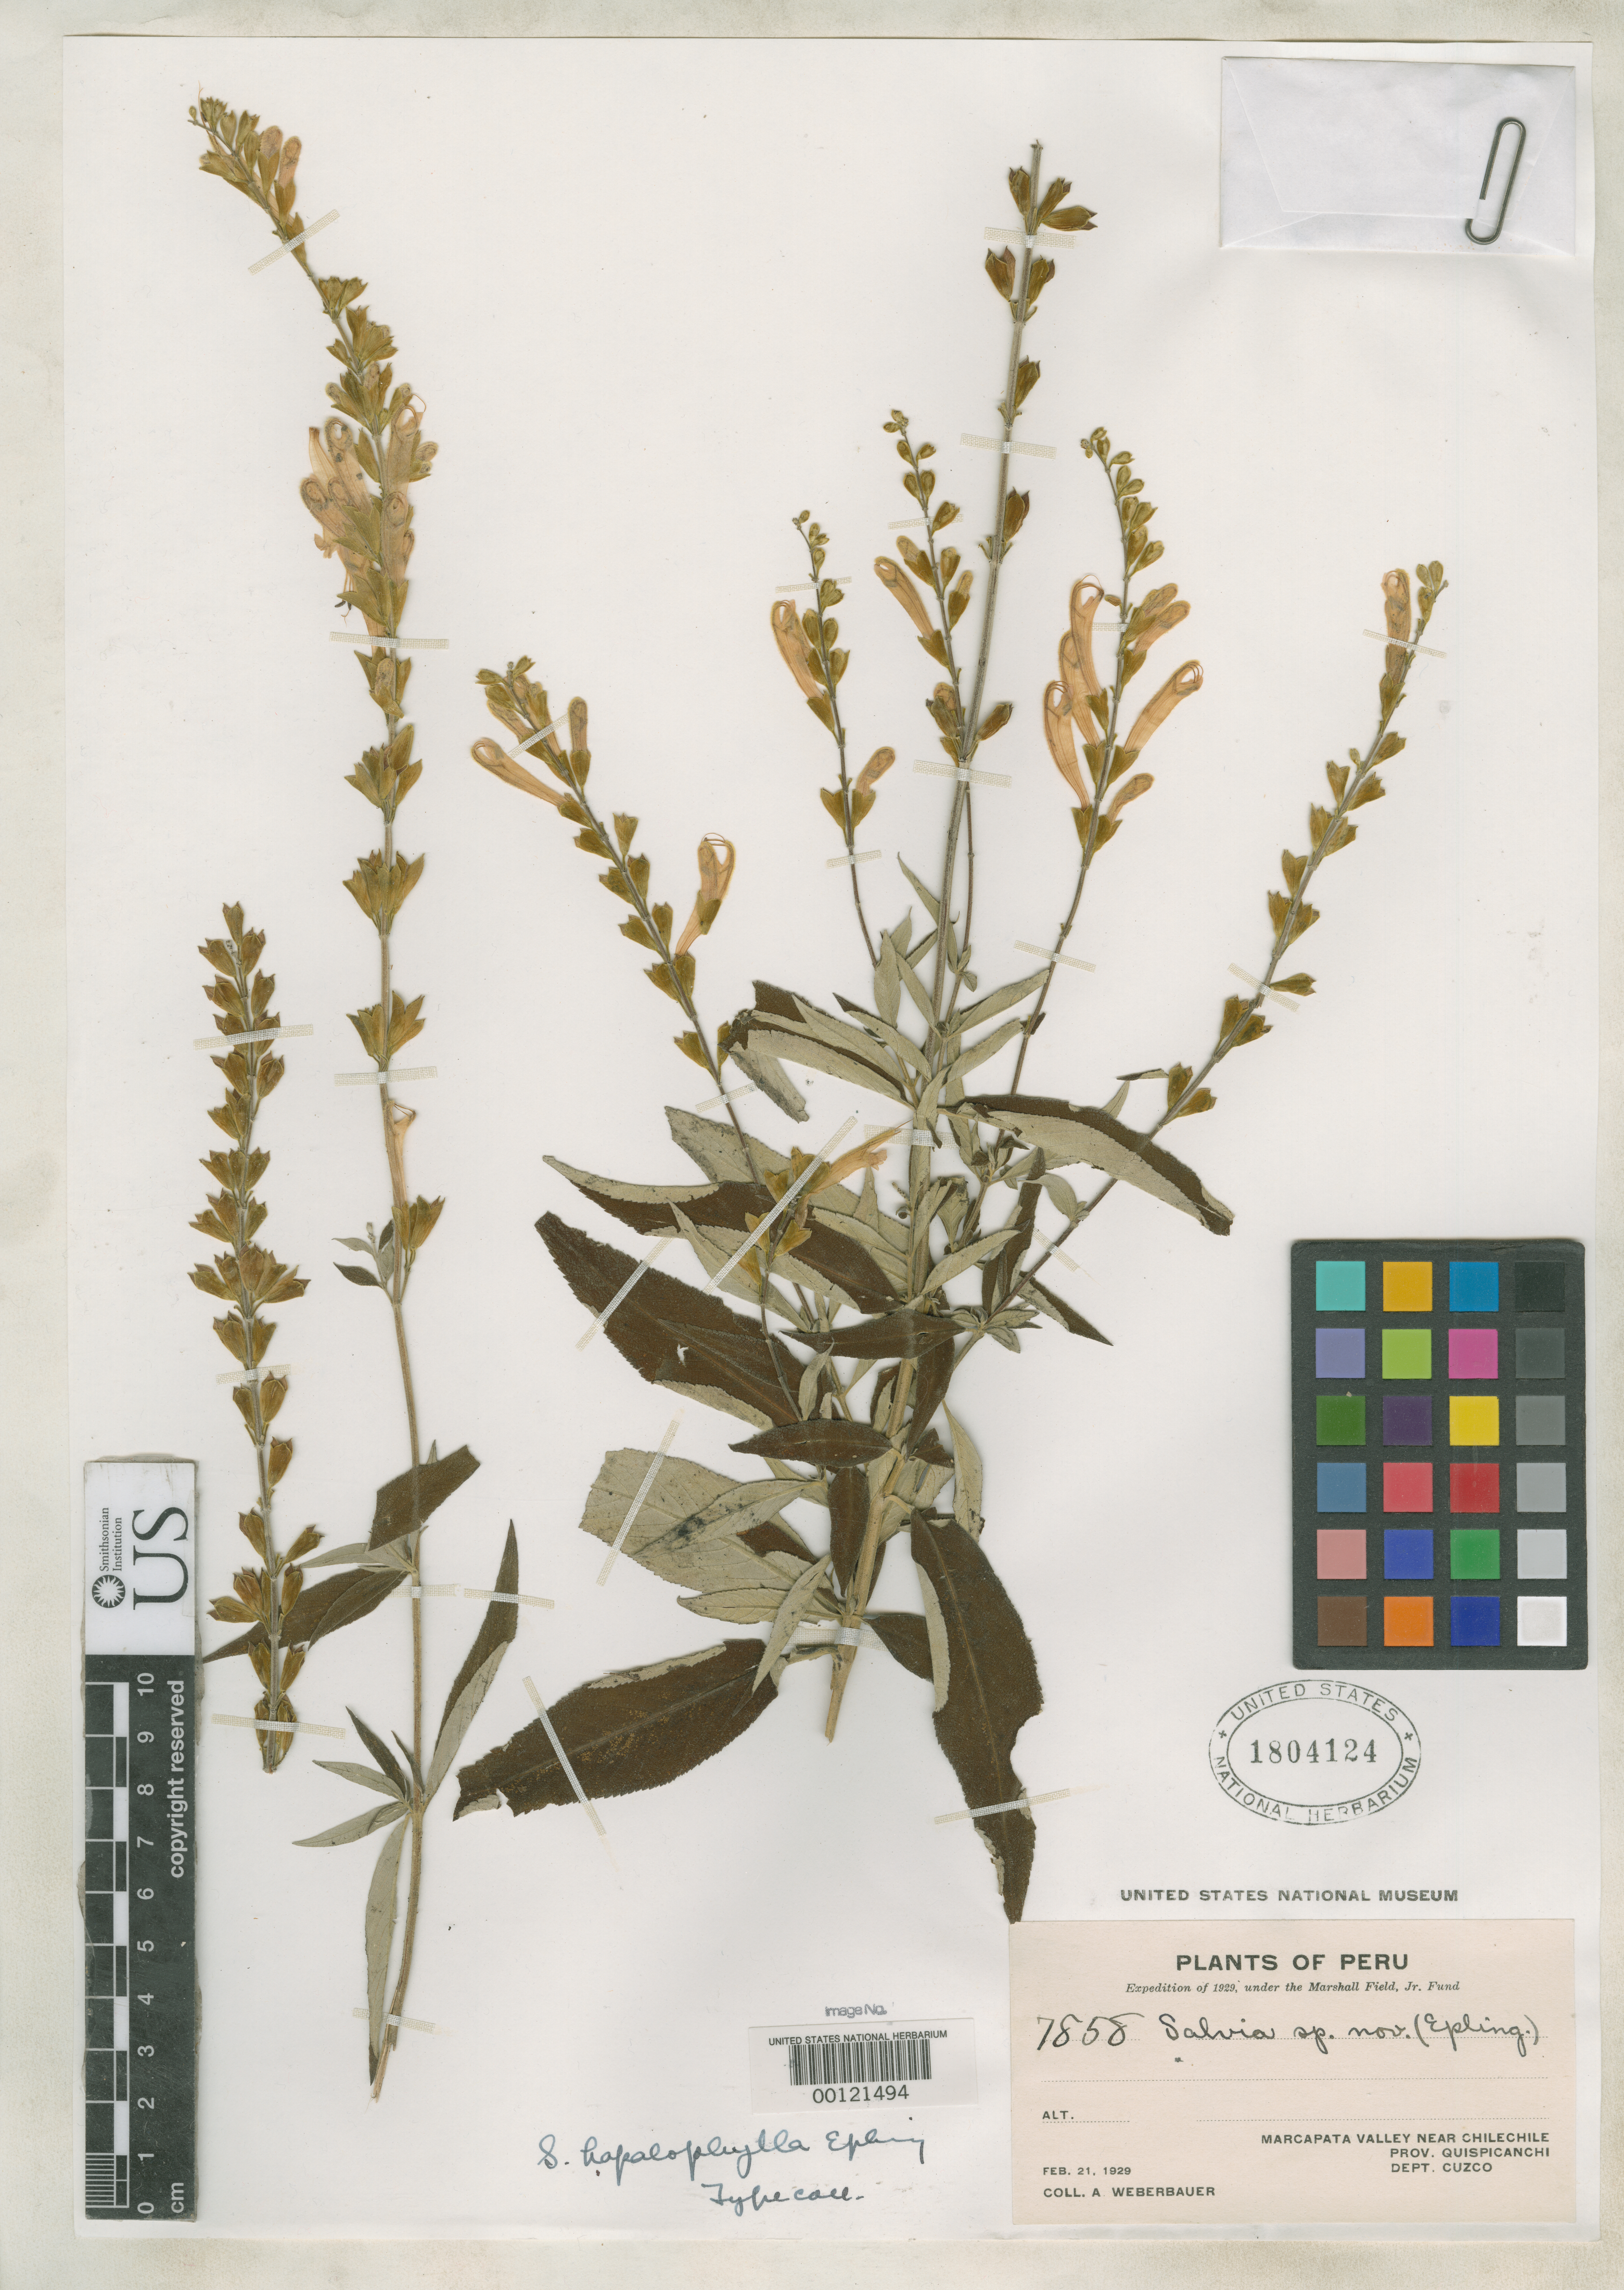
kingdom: Plantae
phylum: Tracheophyta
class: Magnoliopsida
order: Lamiales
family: Lamiaceae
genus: Salvia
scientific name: Salvia hapalophylla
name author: Epling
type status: Isotype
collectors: A. Weberbauer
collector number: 7858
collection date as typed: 21 Feb 1929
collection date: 1929-02-21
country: Peru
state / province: Cusco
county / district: Quispicanchis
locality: Marcapata Valley near Chilechile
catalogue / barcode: US 1804124